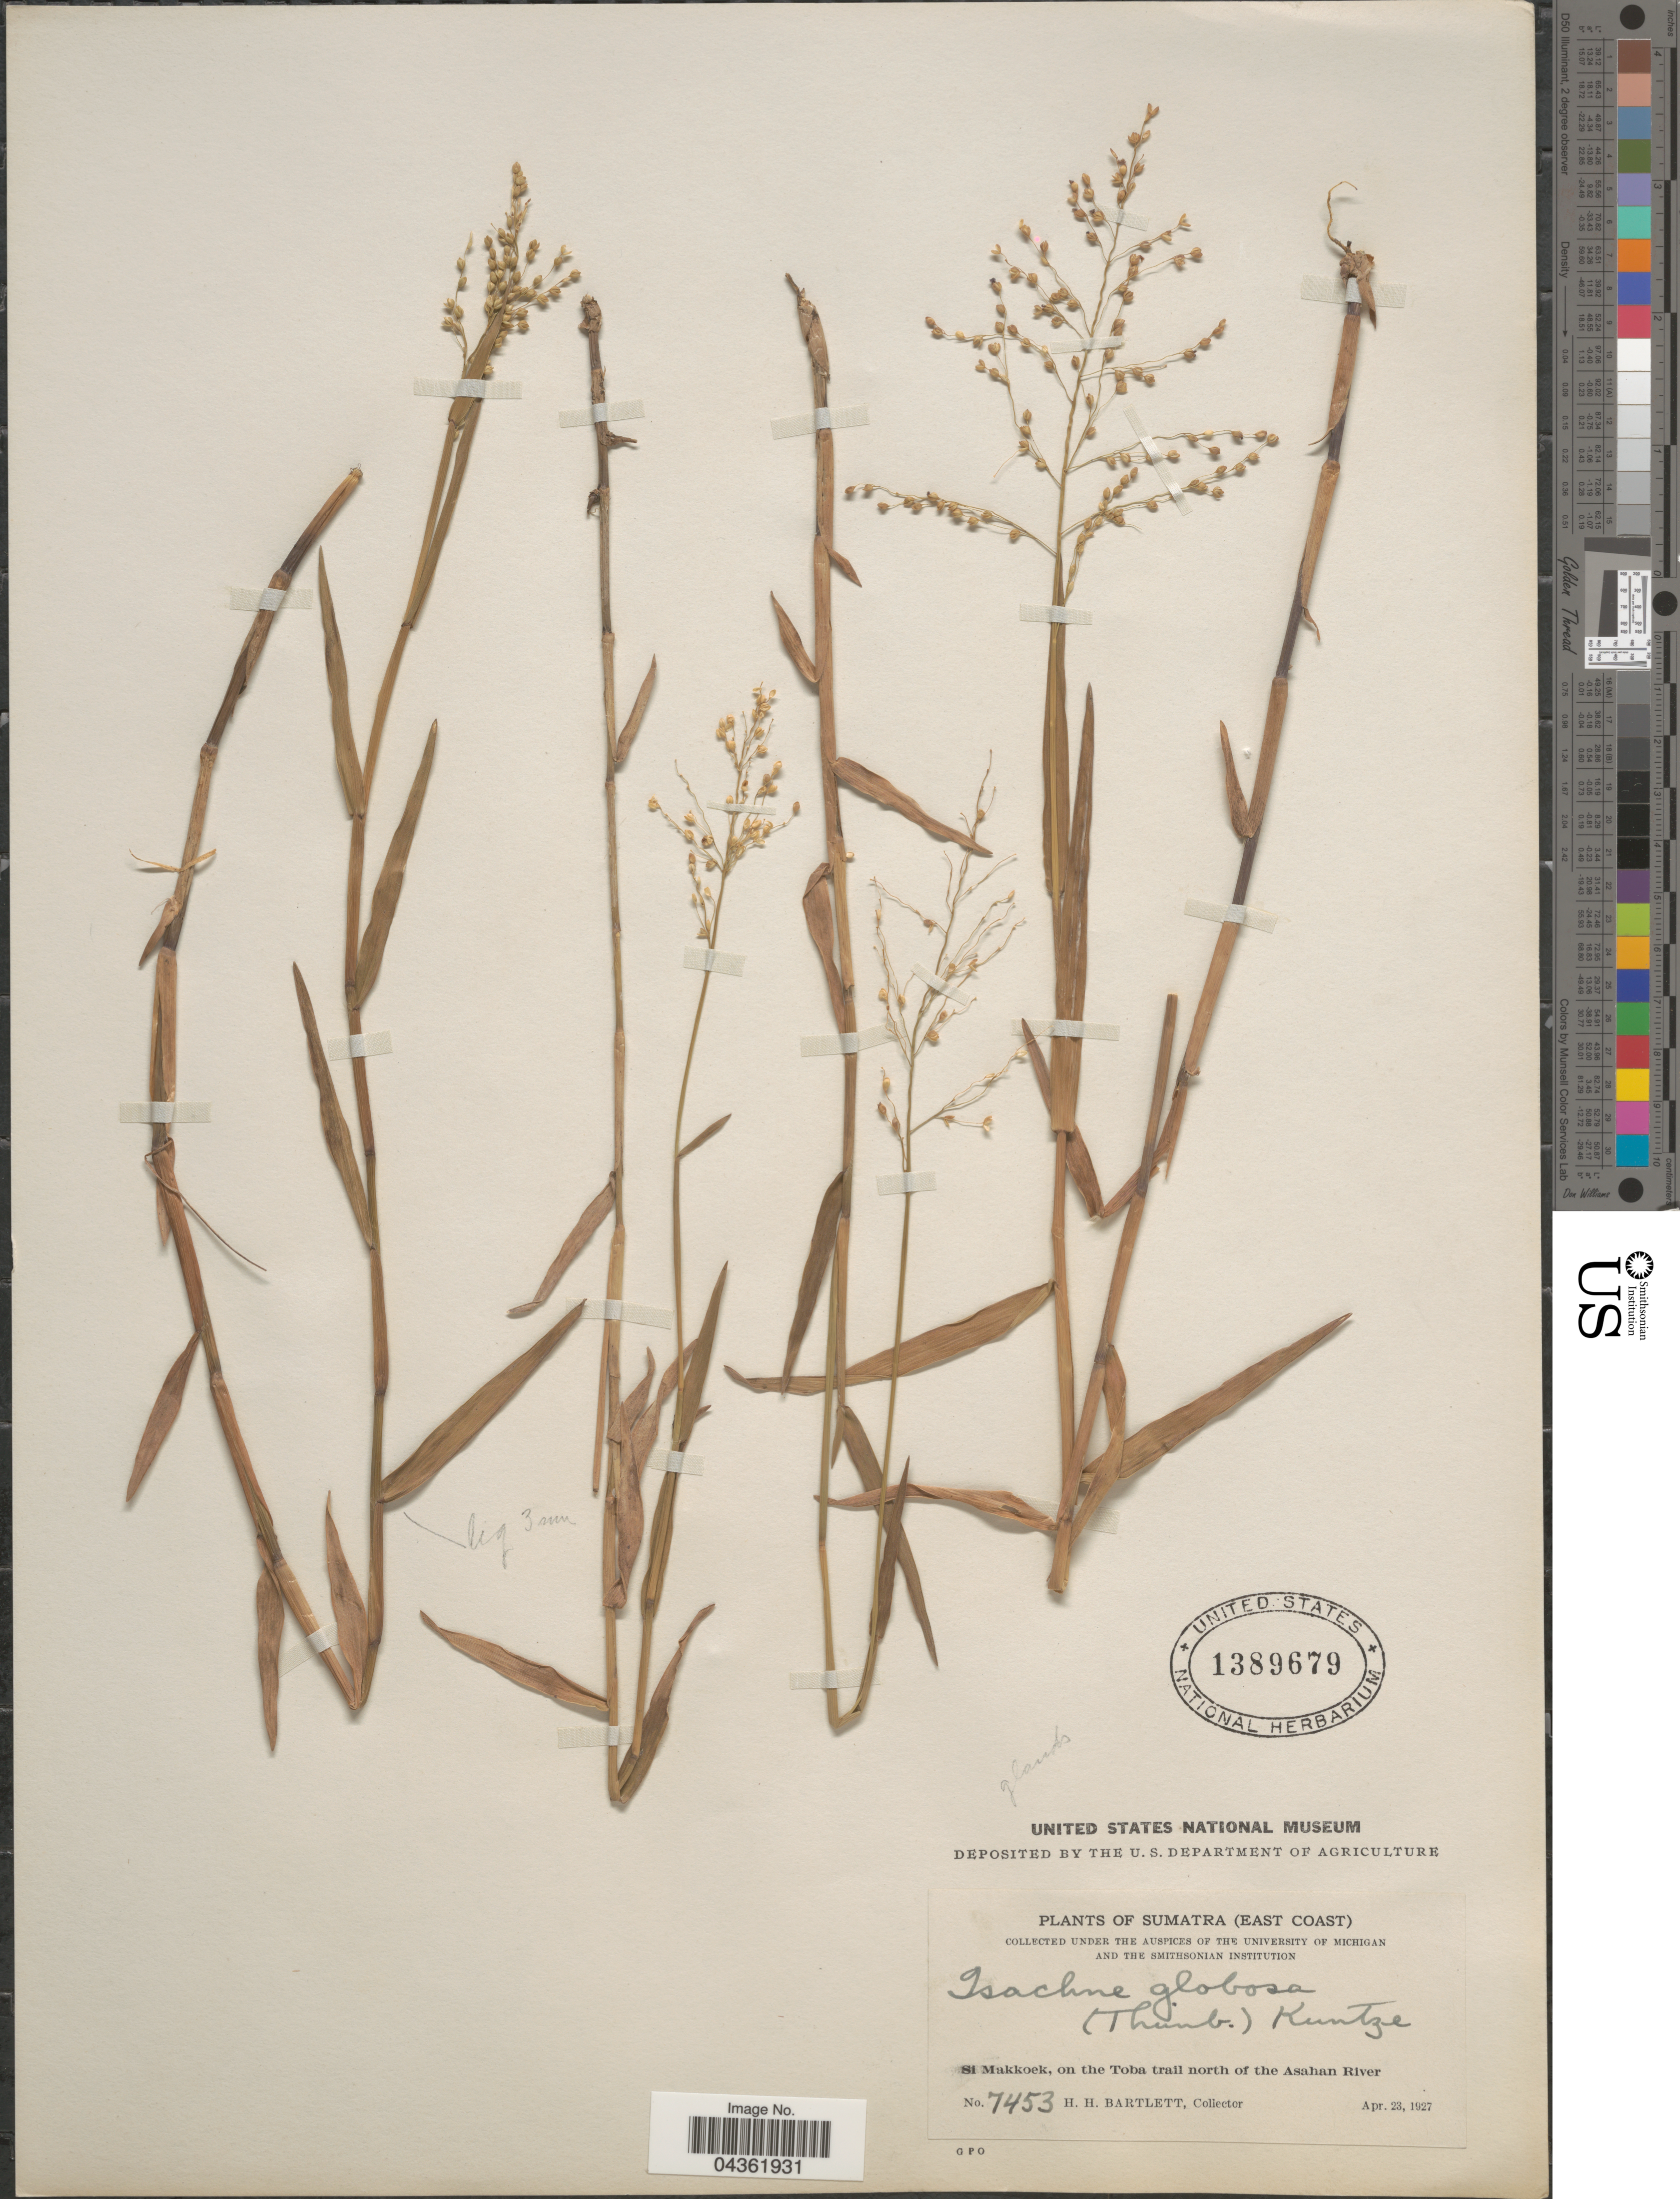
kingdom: Plantae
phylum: Tracheophyta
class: Liliopsida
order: Poales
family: Poaceae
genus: Isachne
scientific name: Isachne globosa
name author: (Thunb.) Kuntze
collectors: H. H. Bartlett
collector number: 7453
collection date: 1927-04-23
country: Indonesia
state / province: Sumatra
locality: (East Coast). Si Makkoek, on the Toba trail north of the Asahan River.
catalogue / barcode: US 1389679